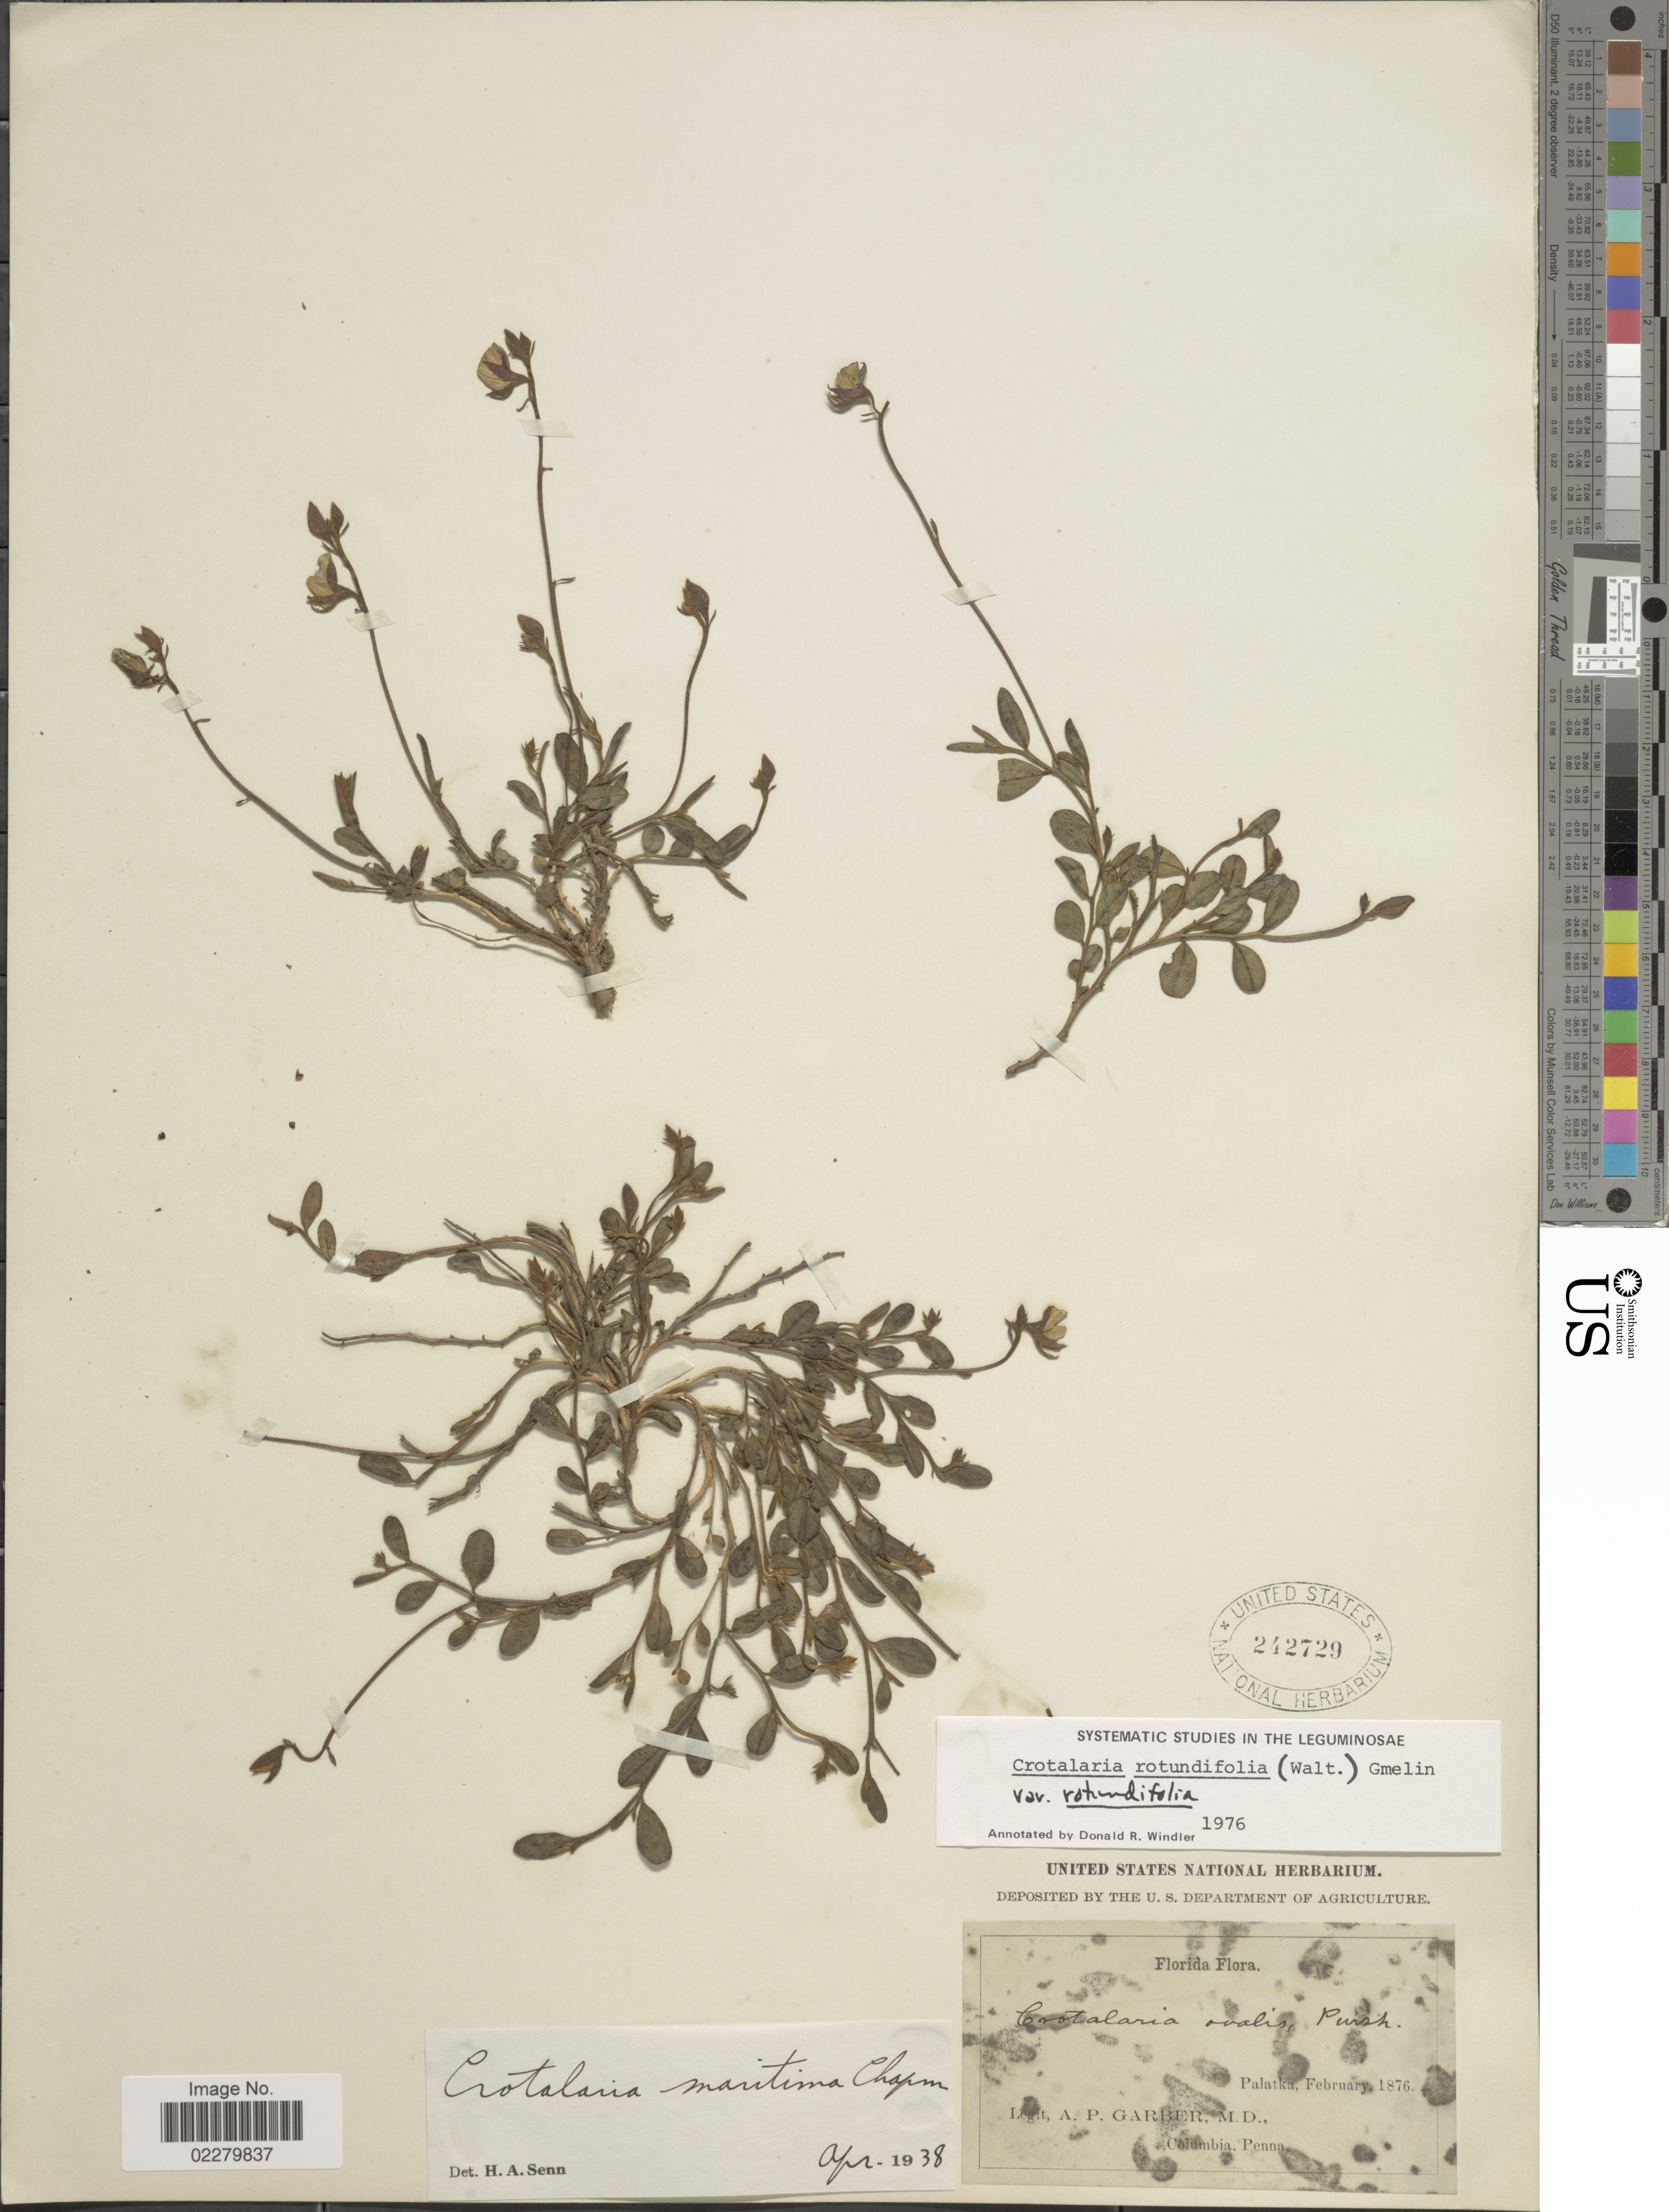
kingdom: Plantae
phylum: Tracheophyta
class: Magnoliopsida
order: Fabales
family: Fabaceae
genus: Crotalaria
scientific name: Crotalaria rotundifolia var. rotundifolia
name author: (Walter) J.F. Gmel.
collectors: A. P. Garber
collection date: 1876-02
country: United States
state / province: Florida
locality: Palatka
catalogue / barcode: US 242729